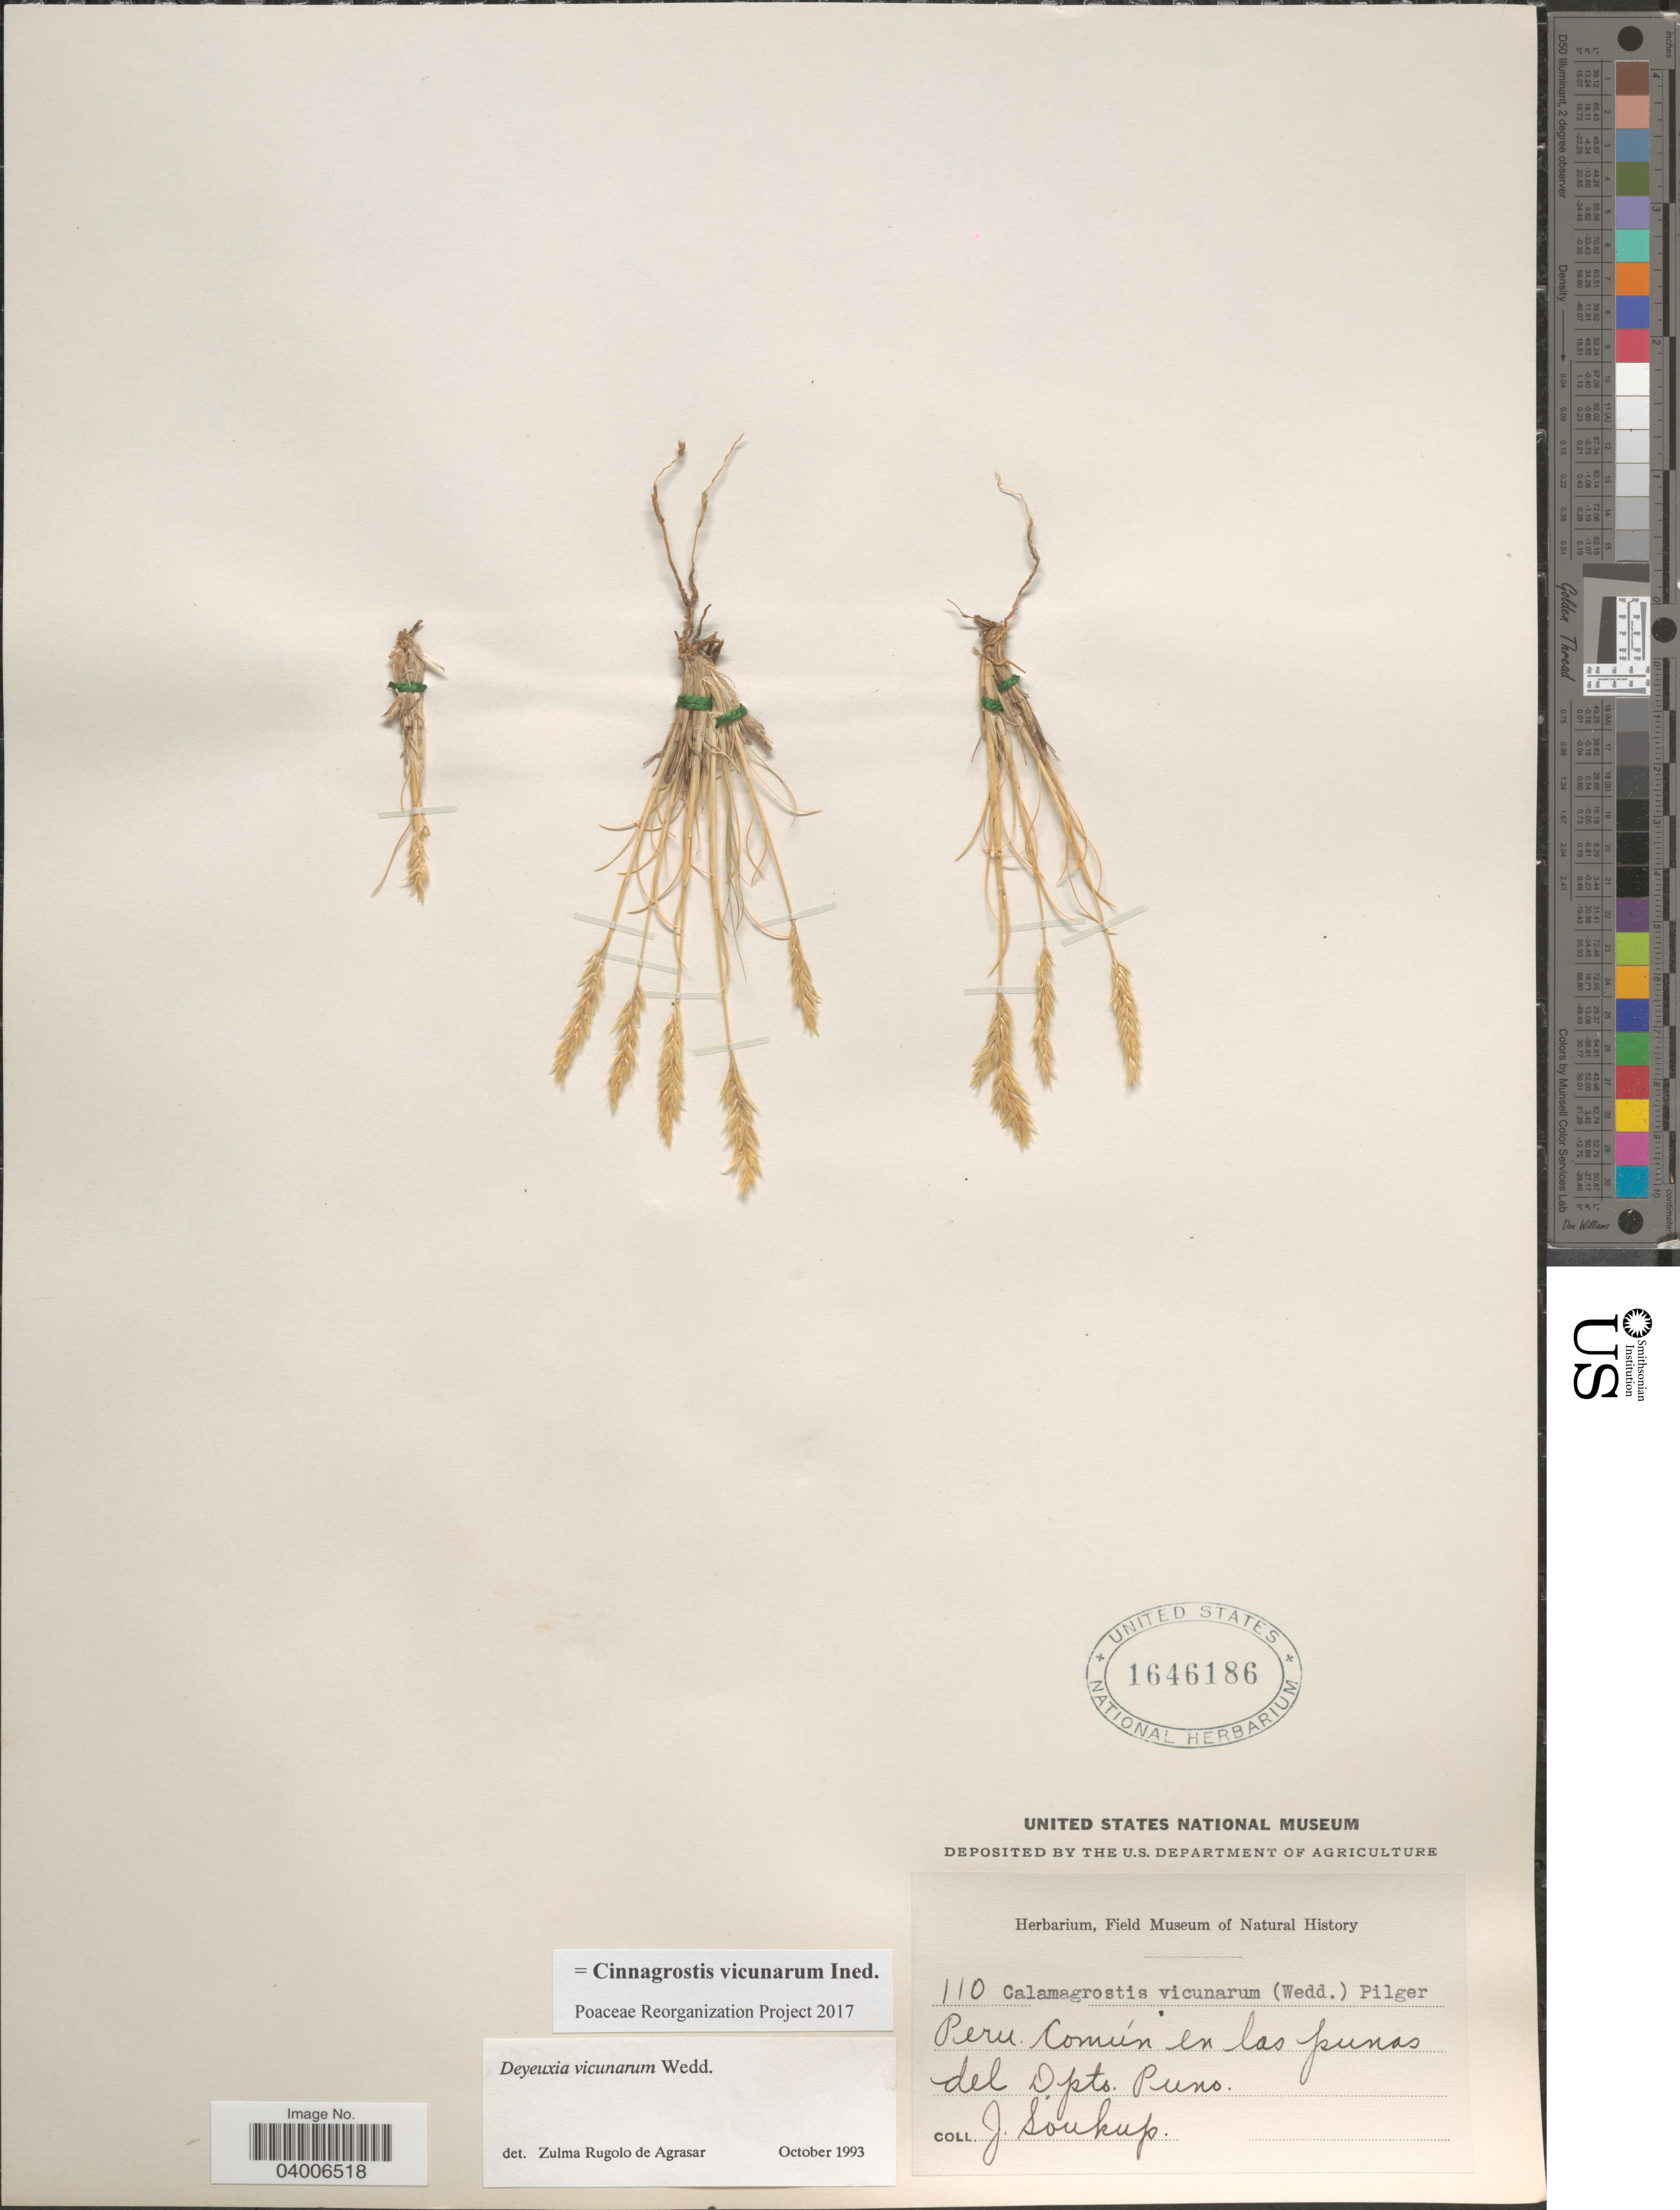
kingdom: Plantae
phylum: Tracheophyta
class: Liliopsida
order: Poales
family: Poaceae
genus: Cinnagrostis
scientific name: Cinnagrostis vicunarum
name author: (Wedd.) P.M. Peterson et al.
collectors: J. Soukup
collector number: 110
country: Peru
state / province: Puno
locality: Común en las punas del Dpto. Puno.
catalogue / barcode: US 1646186